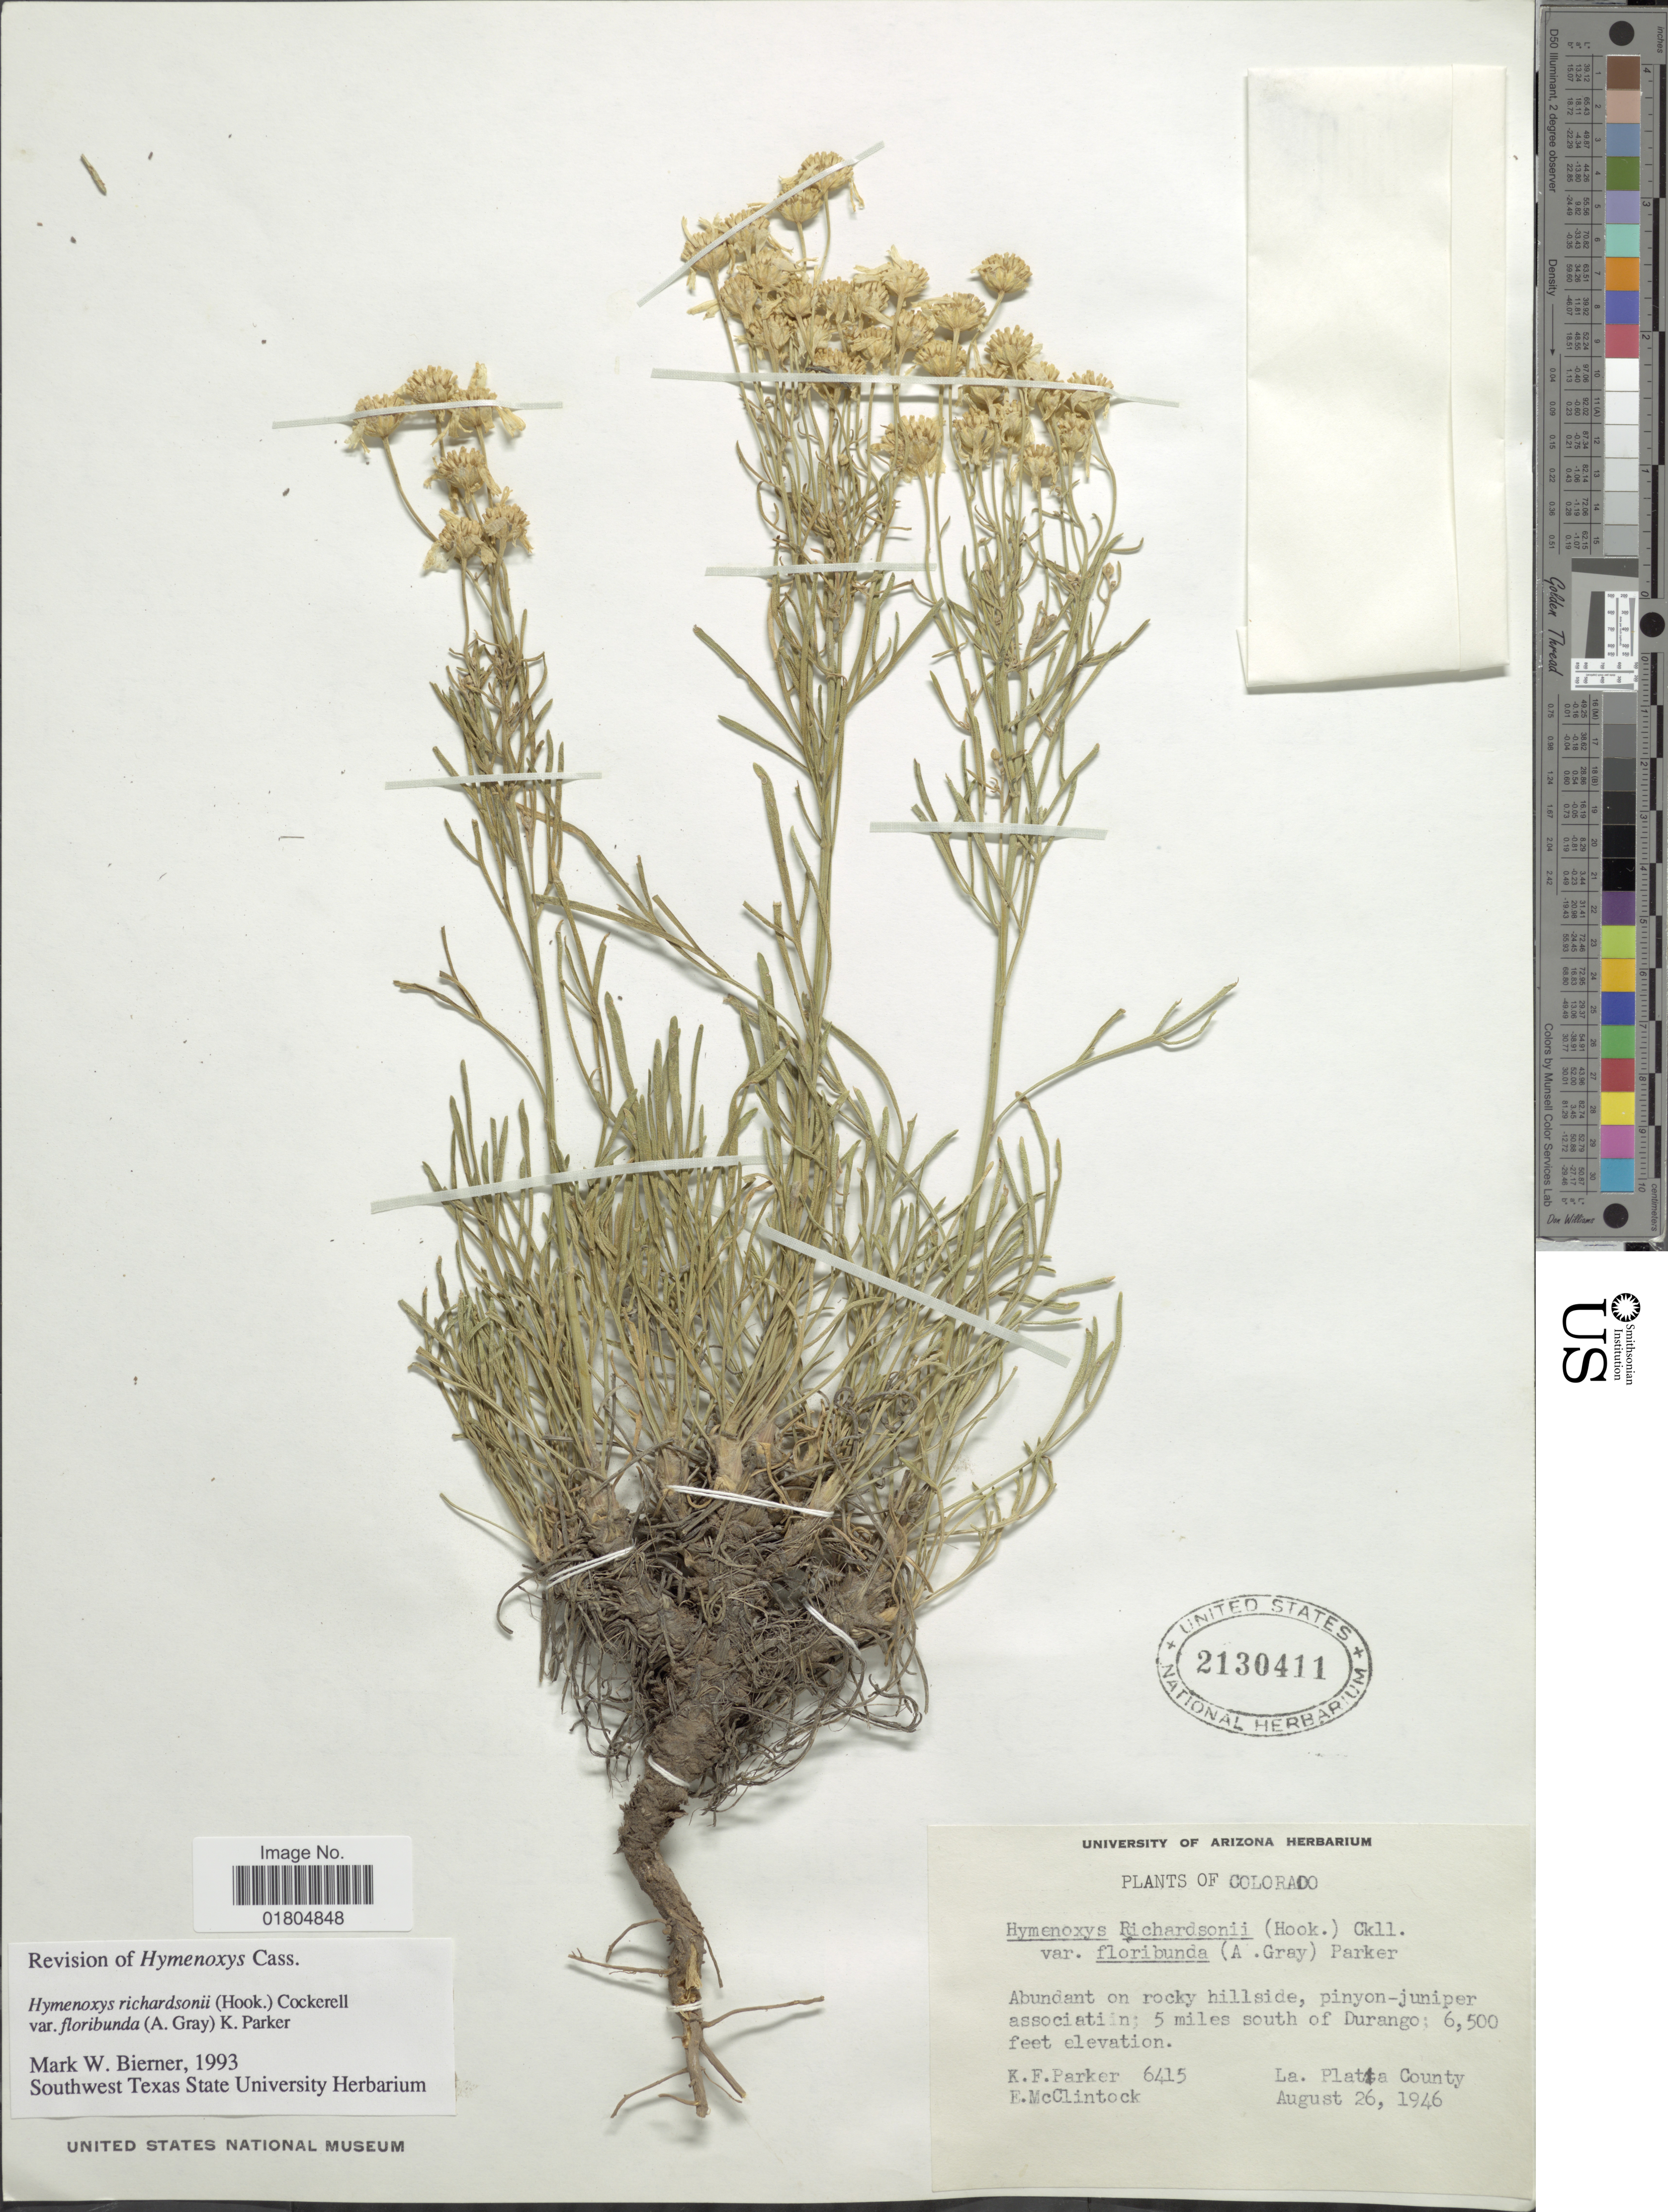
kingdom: Plantae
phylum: Tracheophyta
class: Magnoliopsida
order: Asterales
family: Asteraceae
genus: Hymenoxys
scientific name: Hymenoxys richardsonii var. floribunda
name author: (A. Gray) K.F. Parker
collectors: K. F. Parker & E. McClintock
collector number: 6415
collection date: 1946-08-26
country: United States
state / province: Colorado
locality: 5 miles south of Durango. La. Plata County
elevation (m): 1981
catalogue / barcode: US 2130411